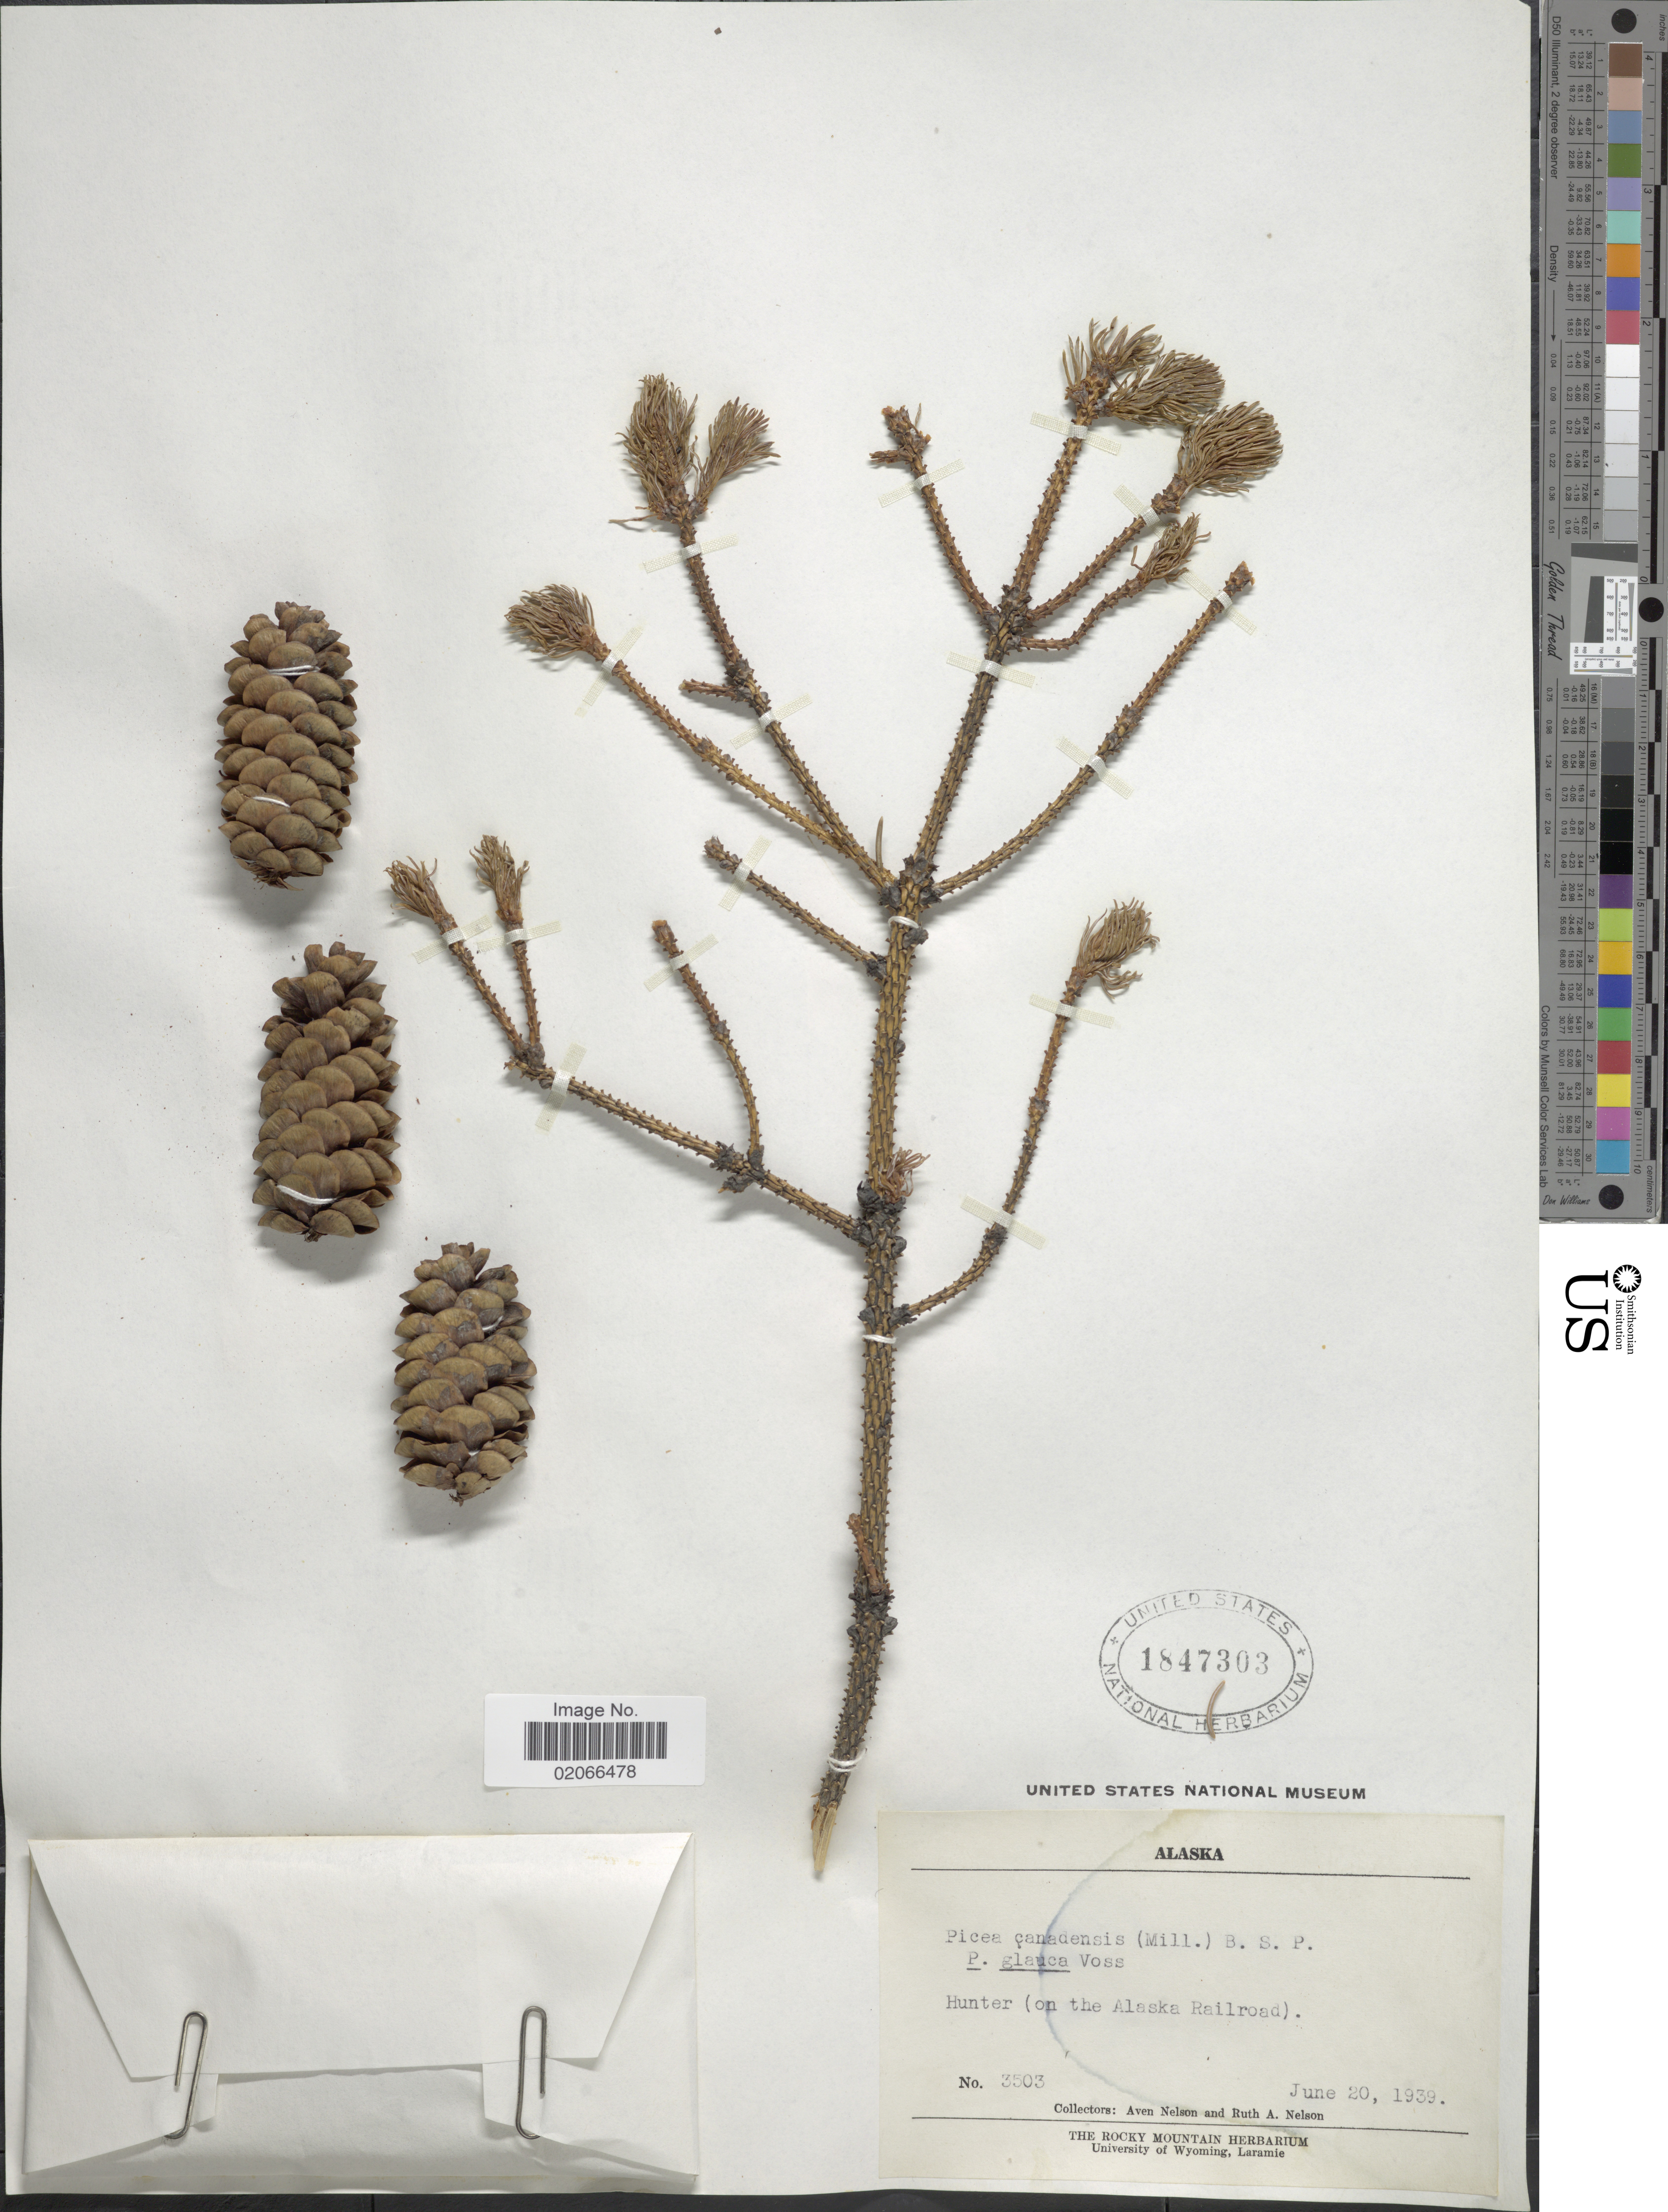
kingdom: Plantae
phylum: Tracheophyta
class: Pinopsida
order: Pinales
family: Pinaceae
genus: Picea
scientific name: Picea glauca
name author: (Moench) Voss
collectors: A. Nelson & R. A. Nelson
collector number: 3503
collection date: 1939-06-20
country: United States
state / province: Alaska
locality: Hunter (on the Laska Railroad)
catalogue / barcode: US 1847303